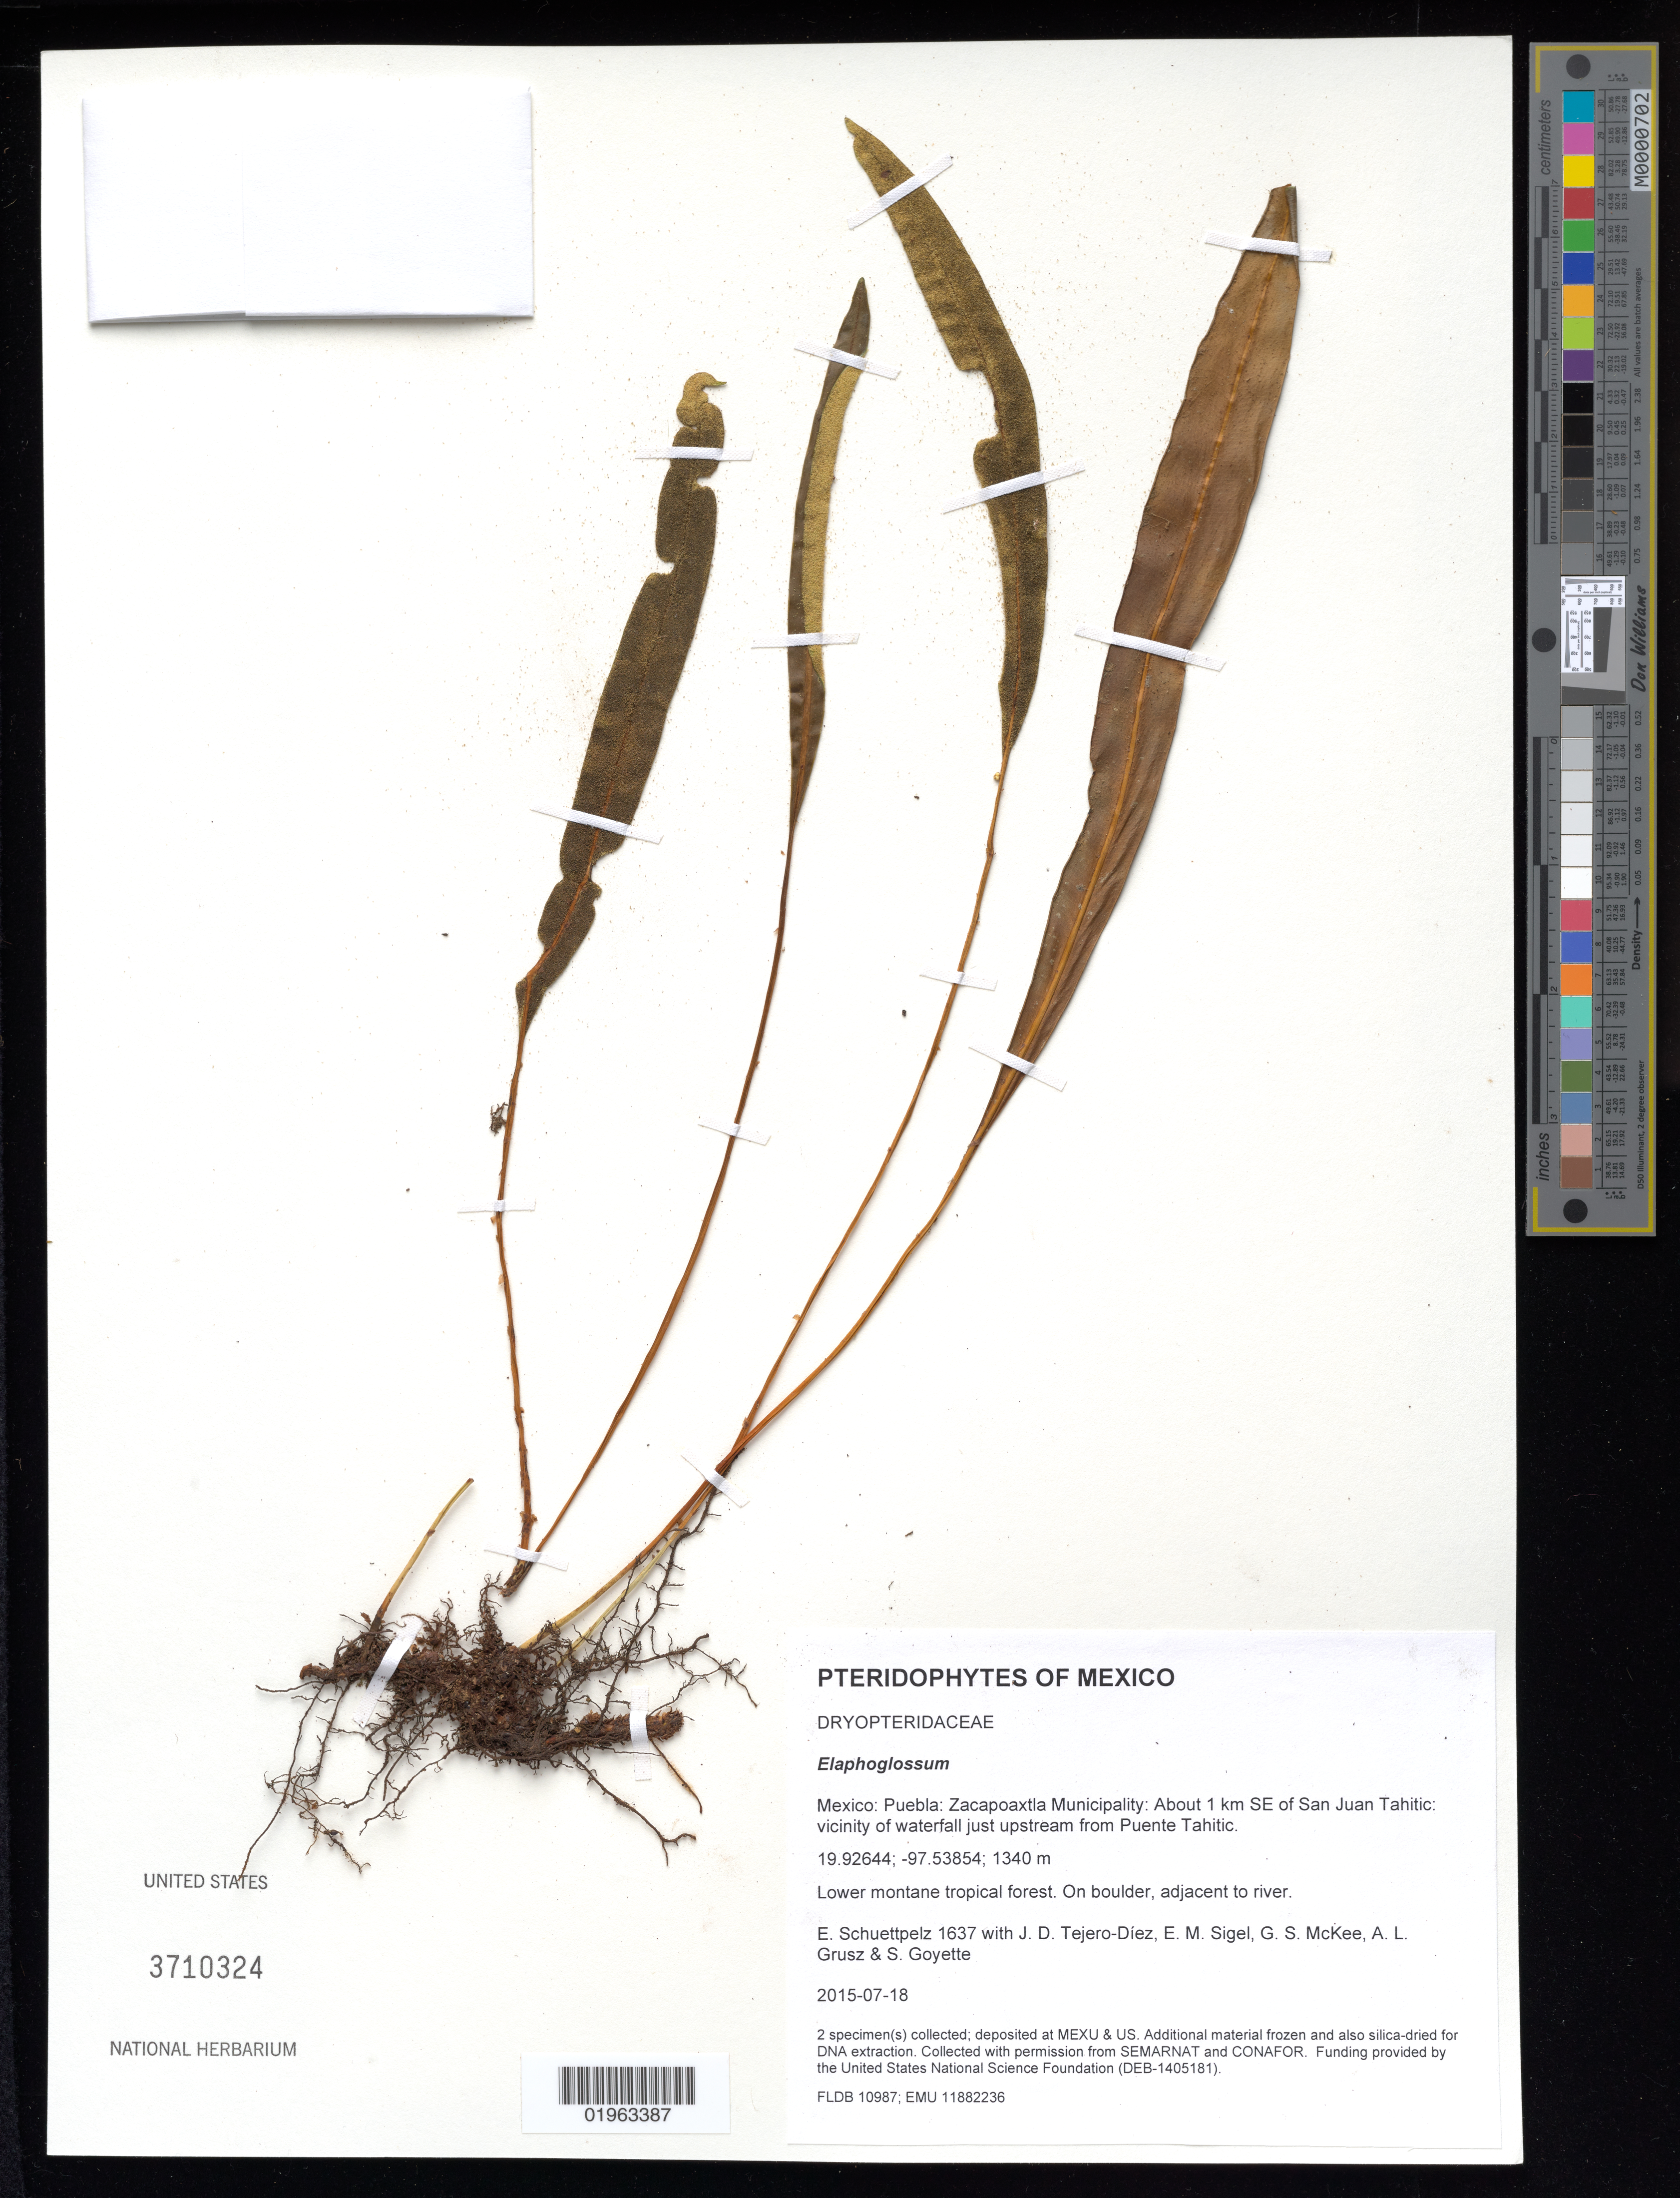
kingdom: Plantae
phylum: Tracheophyta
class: Polypodiopsida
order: Polypodiales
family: Dryopteridaceae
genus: Elaphoglossum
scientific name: Elaphoglossum alan-smithii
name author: Mickel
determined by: Martinez-Becerril, Ana G.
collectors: E. Schuettpelz, D. Tejero-Díez, E. M. Sigel, G. S. McKee & A. Grusz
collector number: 1637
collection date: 2015-07-18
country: Mexico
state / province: Puebla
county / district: Zacapoaxtla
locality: About 1 km SE of San Juan Tahitic: vicinity of waterfall just upstream from Puente Tahitic.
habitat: Lower montane tropical forest.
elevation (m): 1340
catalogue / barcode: US 3710324